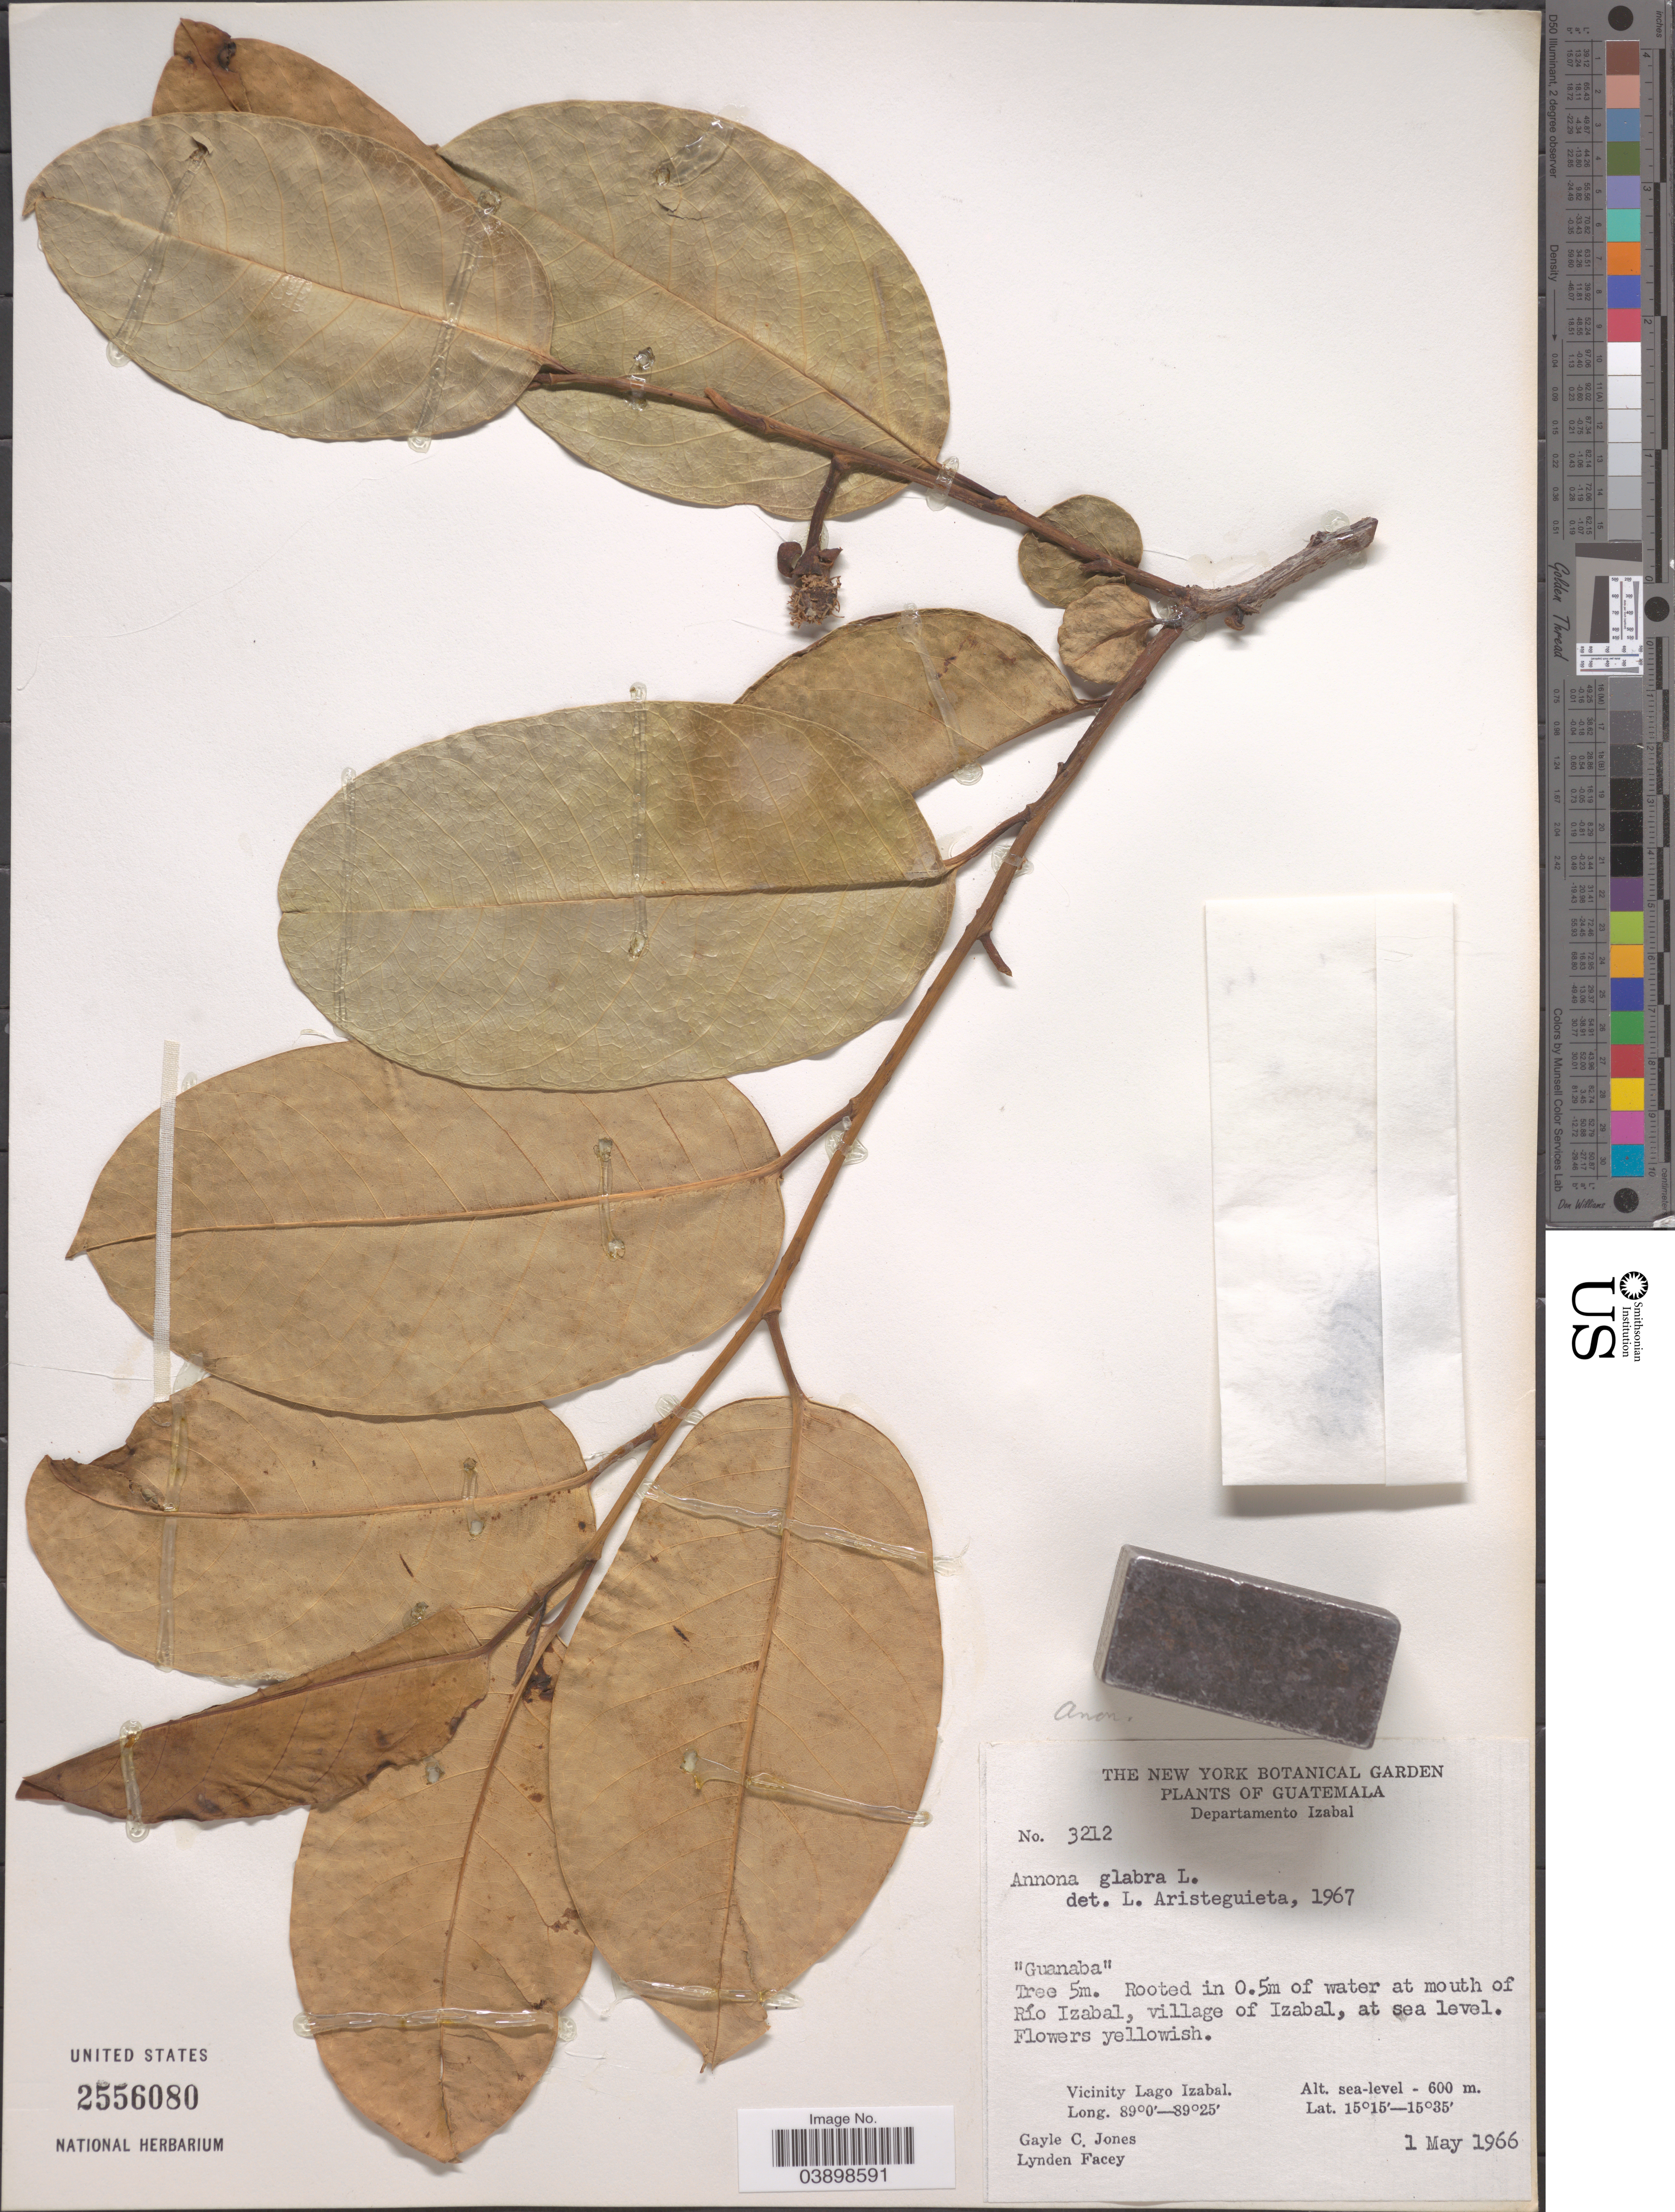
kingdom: Plantae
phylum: Tracheophyta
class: Magnoliopsida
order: Magnoliales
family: Annonaceae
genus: Annona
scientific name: Annona glabra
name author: L.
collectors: G. C. Jones & L. Facey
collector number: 3212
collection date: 1966-05-01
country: Guatemala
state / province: Izabal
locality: Departamento Izabal. At mouth of Río Izabal, village of Izabal. Vicinity Lago Izabal.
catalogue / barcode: US 2556080